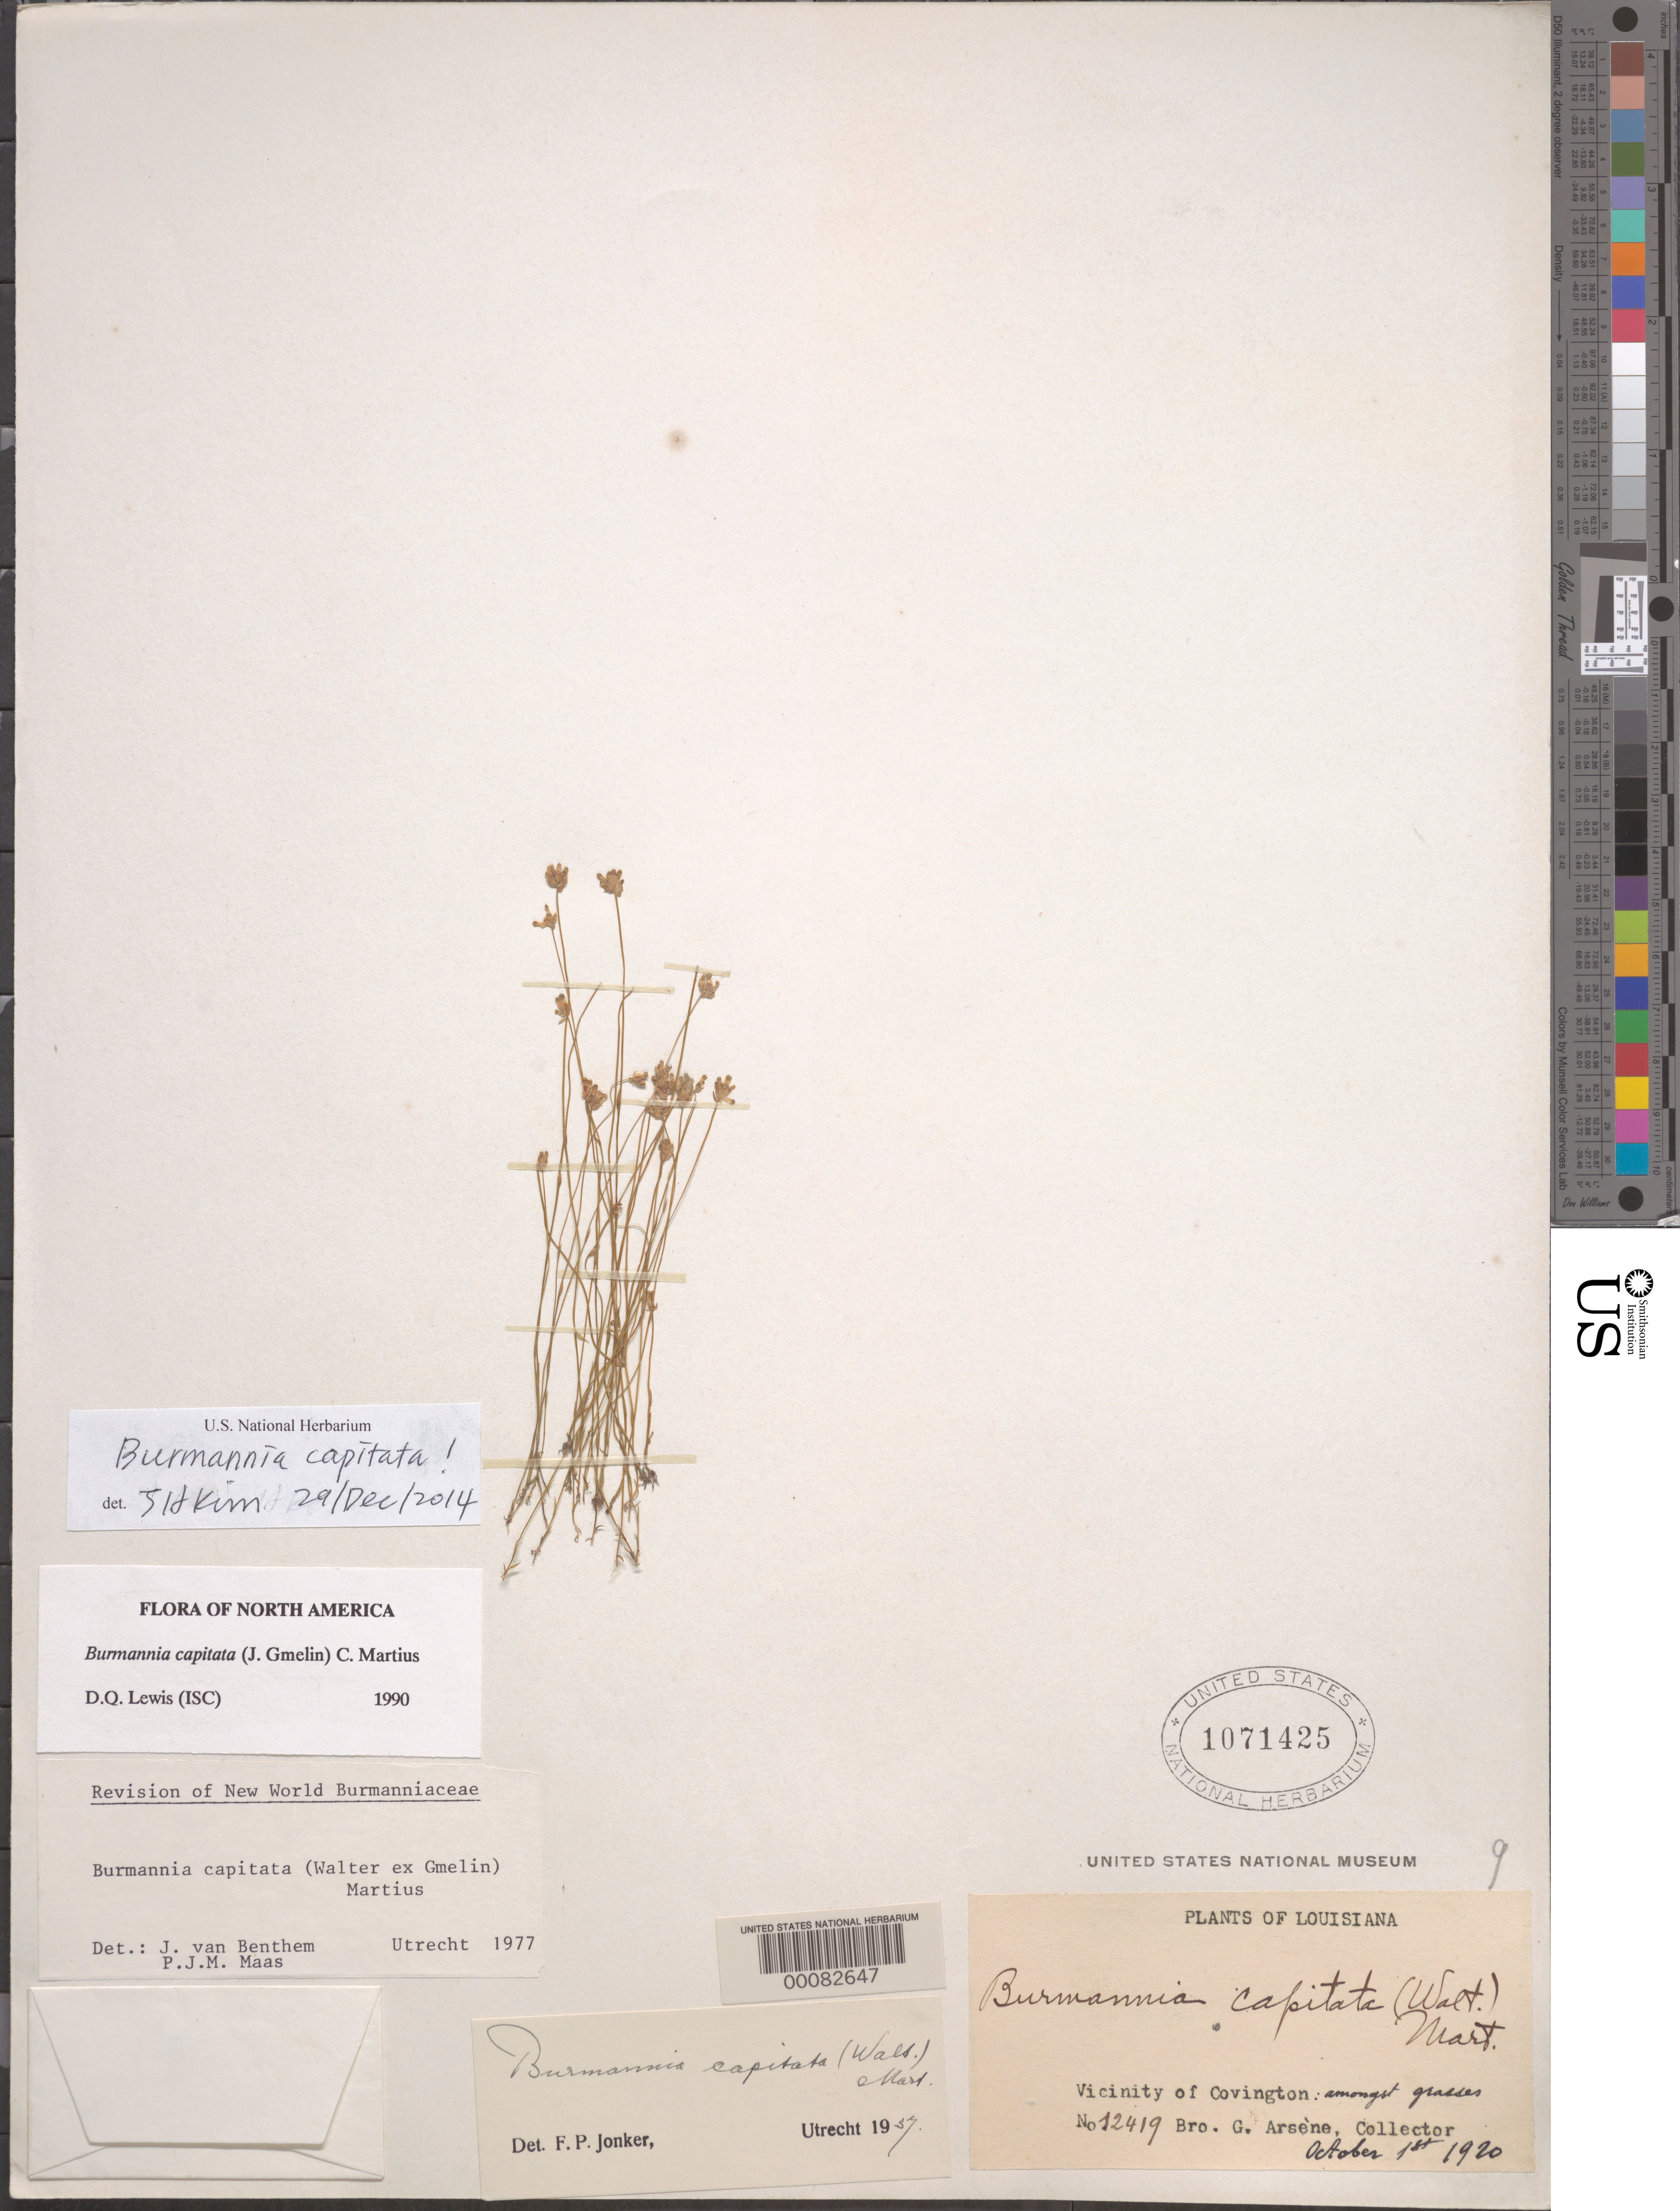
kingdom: Plantae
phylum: Tracheophyta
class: Liliopsida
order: Dioscoreales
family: Burmanniaceae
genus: Burmannia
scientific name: Burmannia capitata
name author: (Walter ex J.F. Gmel.) Mart.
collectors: Bro. G. Arsène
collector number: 12419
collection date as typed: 01 Oct 1920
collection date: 1920-10-01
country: United States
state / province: Louisiana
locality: Covington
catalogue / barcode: US 1071425